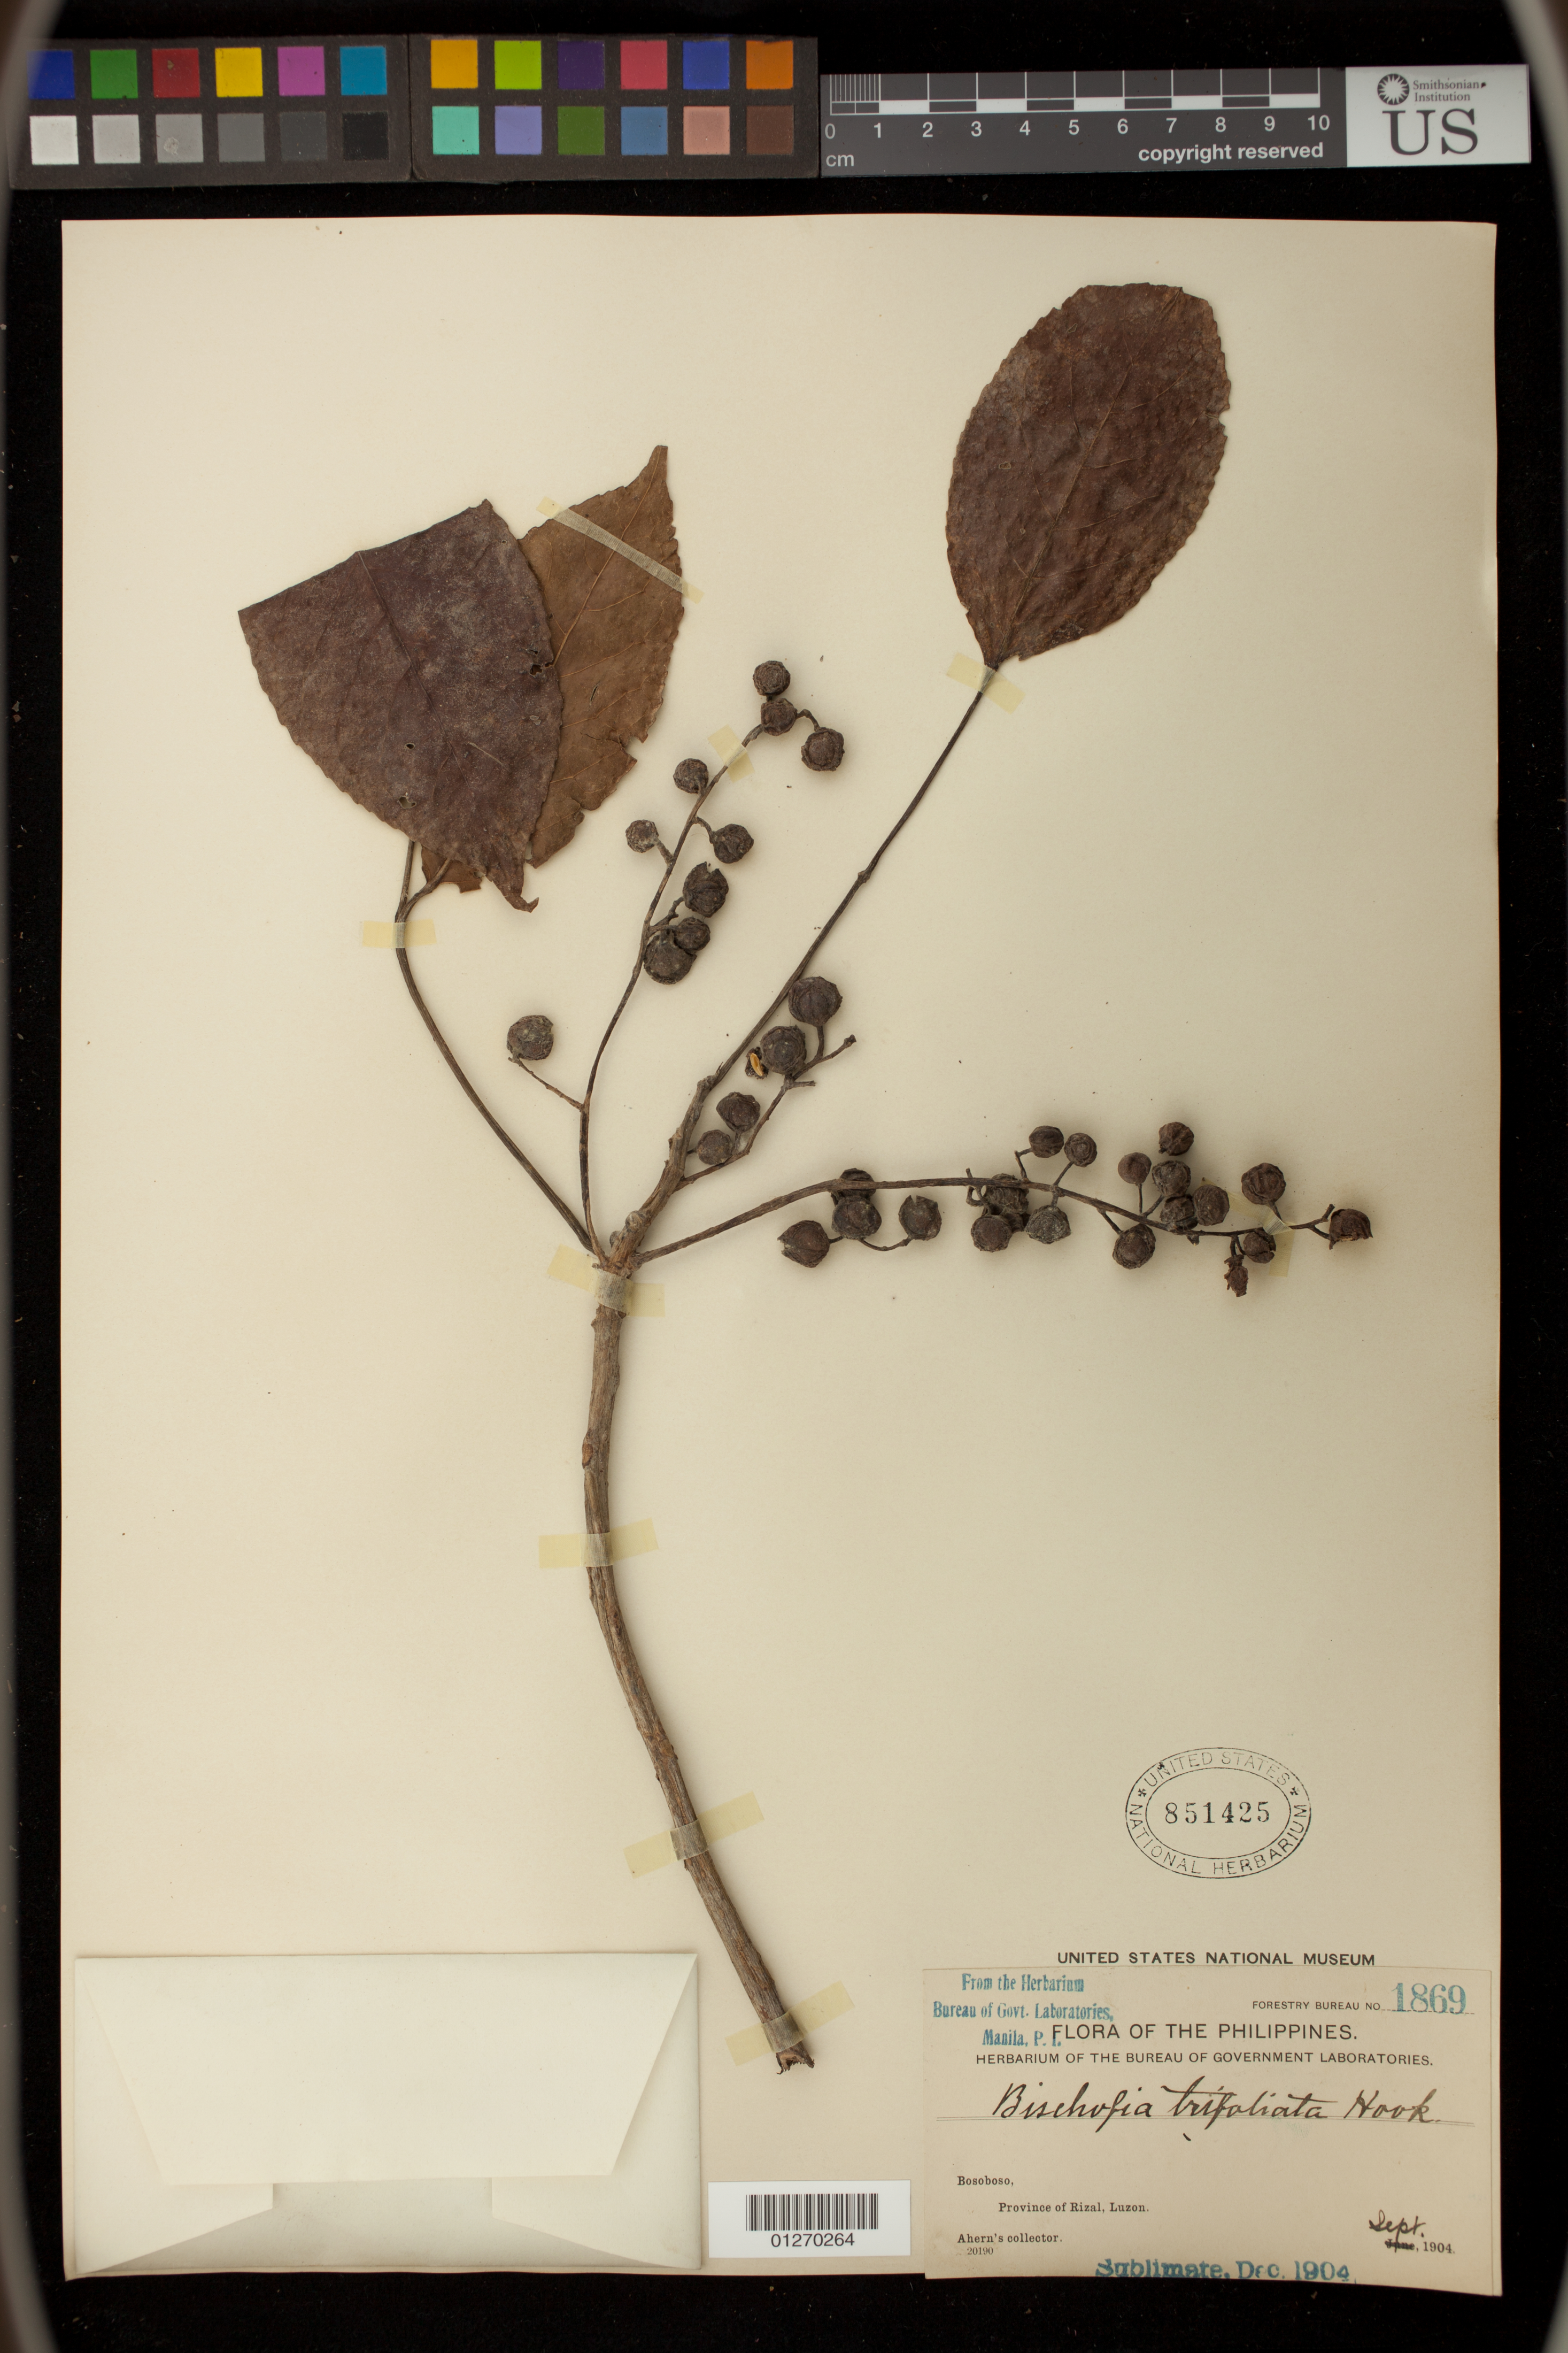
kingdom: Plantae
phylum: Tracheophyta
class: Magnoliopsida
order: Malpighiales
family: Phyllanthaceae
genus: Bischofia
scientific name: Bischofia trifoliata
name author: (Roxb.) Hook.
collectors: Ahern's collector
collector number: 1869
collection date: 1904-09-01/1904-09-30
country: Philippines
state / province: Calabarzon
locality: Bosoboso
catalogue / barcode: US 851425